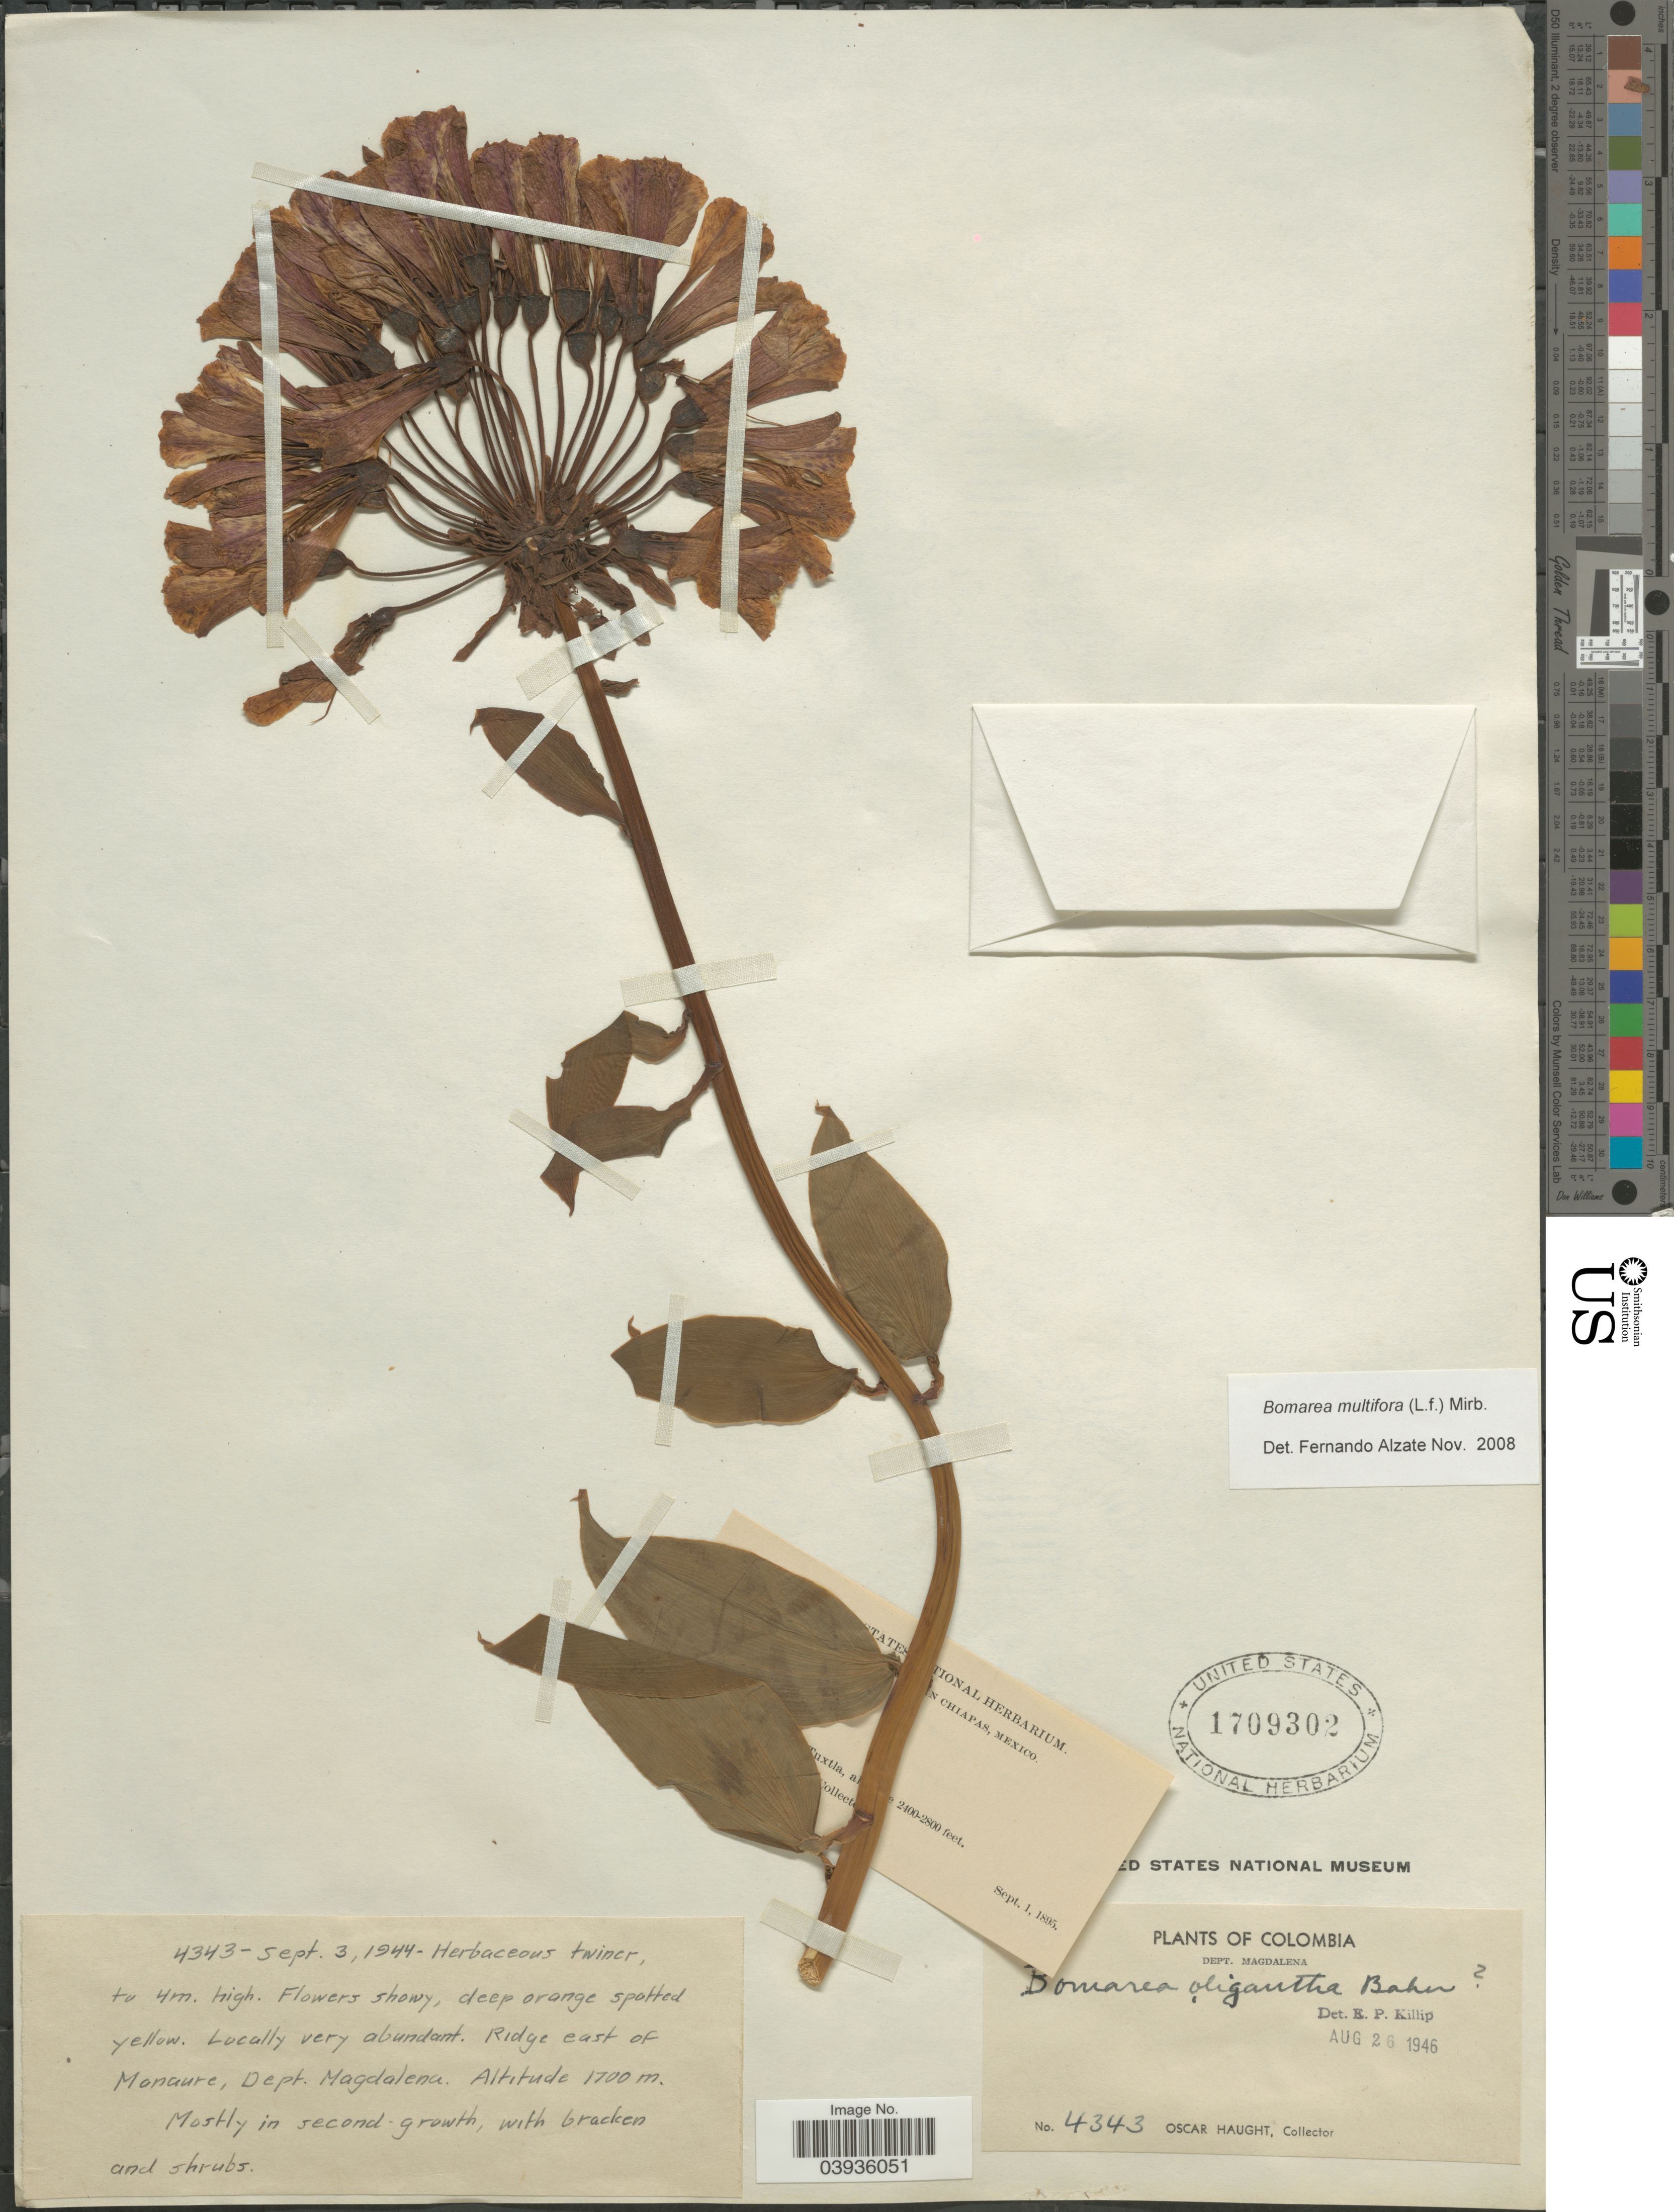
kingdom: Plantae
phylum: Tracheophyta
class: Liliopsida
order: Liliales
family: Alstroemeriaceae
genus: Bomarea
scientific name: Bomarea multiflora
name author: (L. f.) Mirb.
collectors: O. L. Haught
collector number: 4343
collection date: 1944-09-03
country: Colombia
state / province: Magdalena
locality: Dept. Magdalena. Ridge east orf Manaure, Dept. Magdalena.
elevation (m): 1700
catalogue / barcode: US 1709302